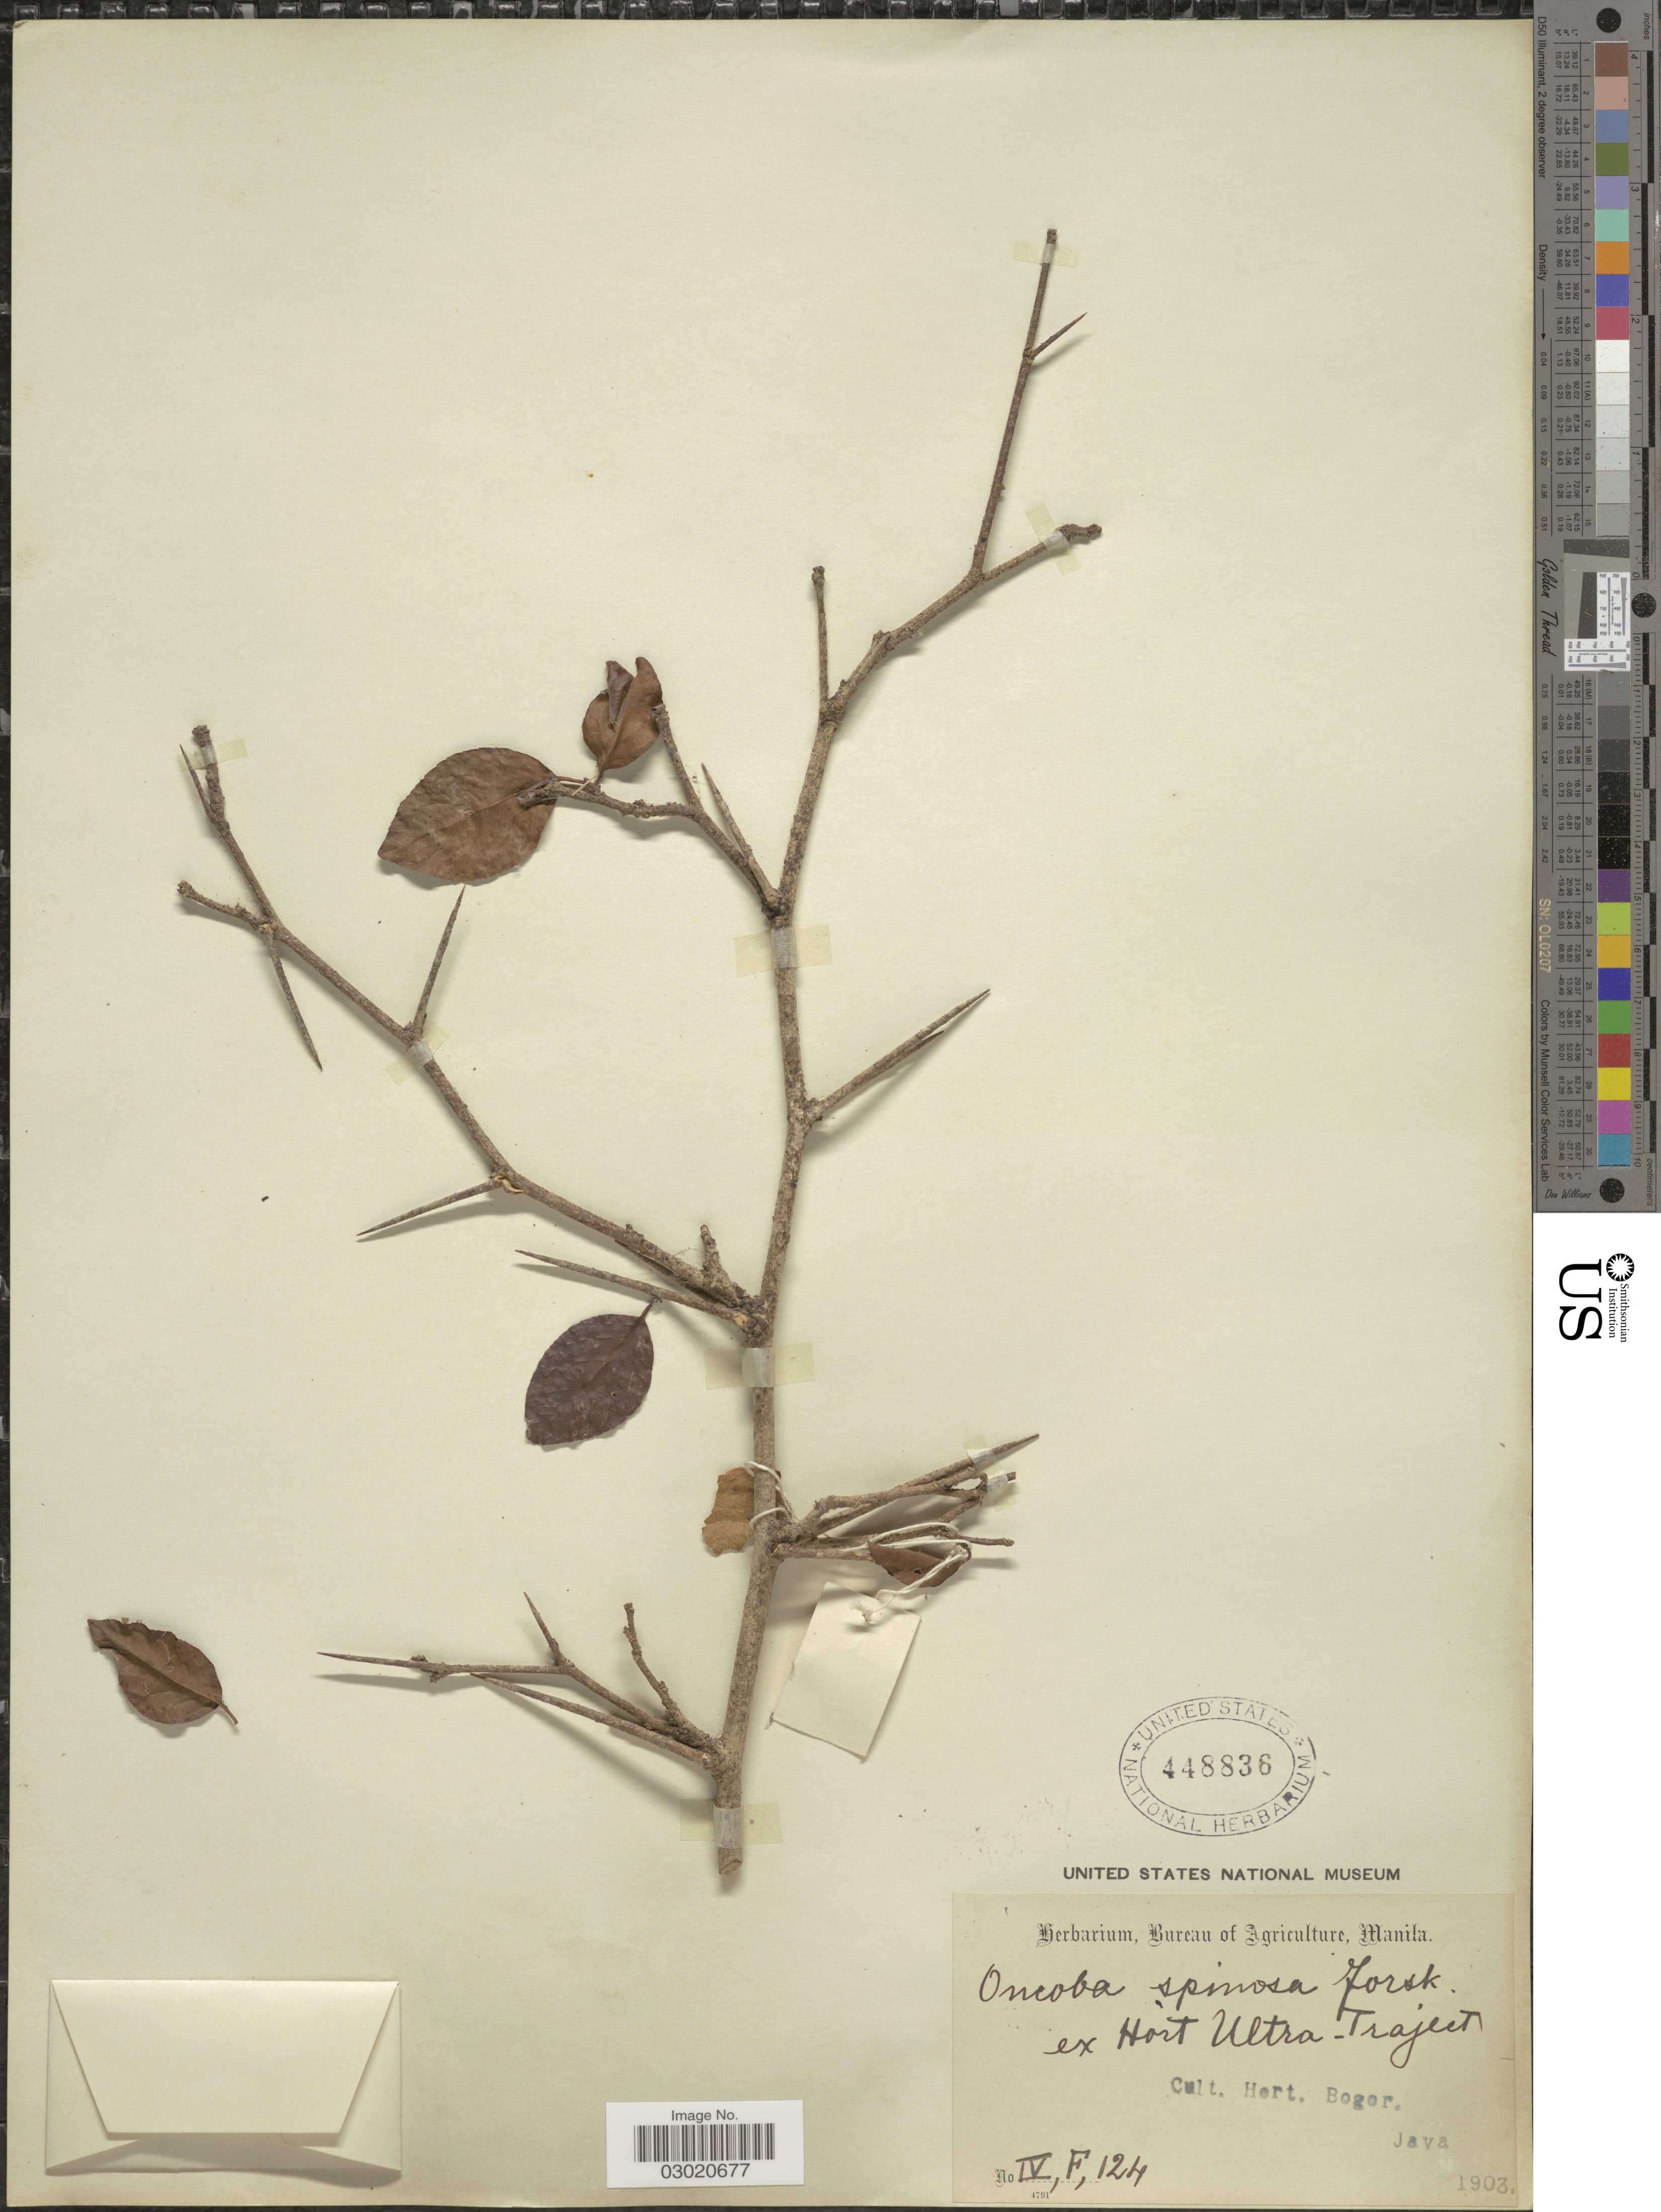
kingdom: Plantae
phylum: Tracheophyta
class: Magnoliopsida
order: Malpighiales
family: Salicaceae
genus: Oncoba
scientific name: Oncoba spinosa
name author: Forssk.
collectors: Ex herb. Bureau of Agriculture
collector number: IV,F,124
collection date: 1903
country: Indonesia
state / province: Java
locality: Cult. Hort. Bogor.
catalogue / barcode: US 448836